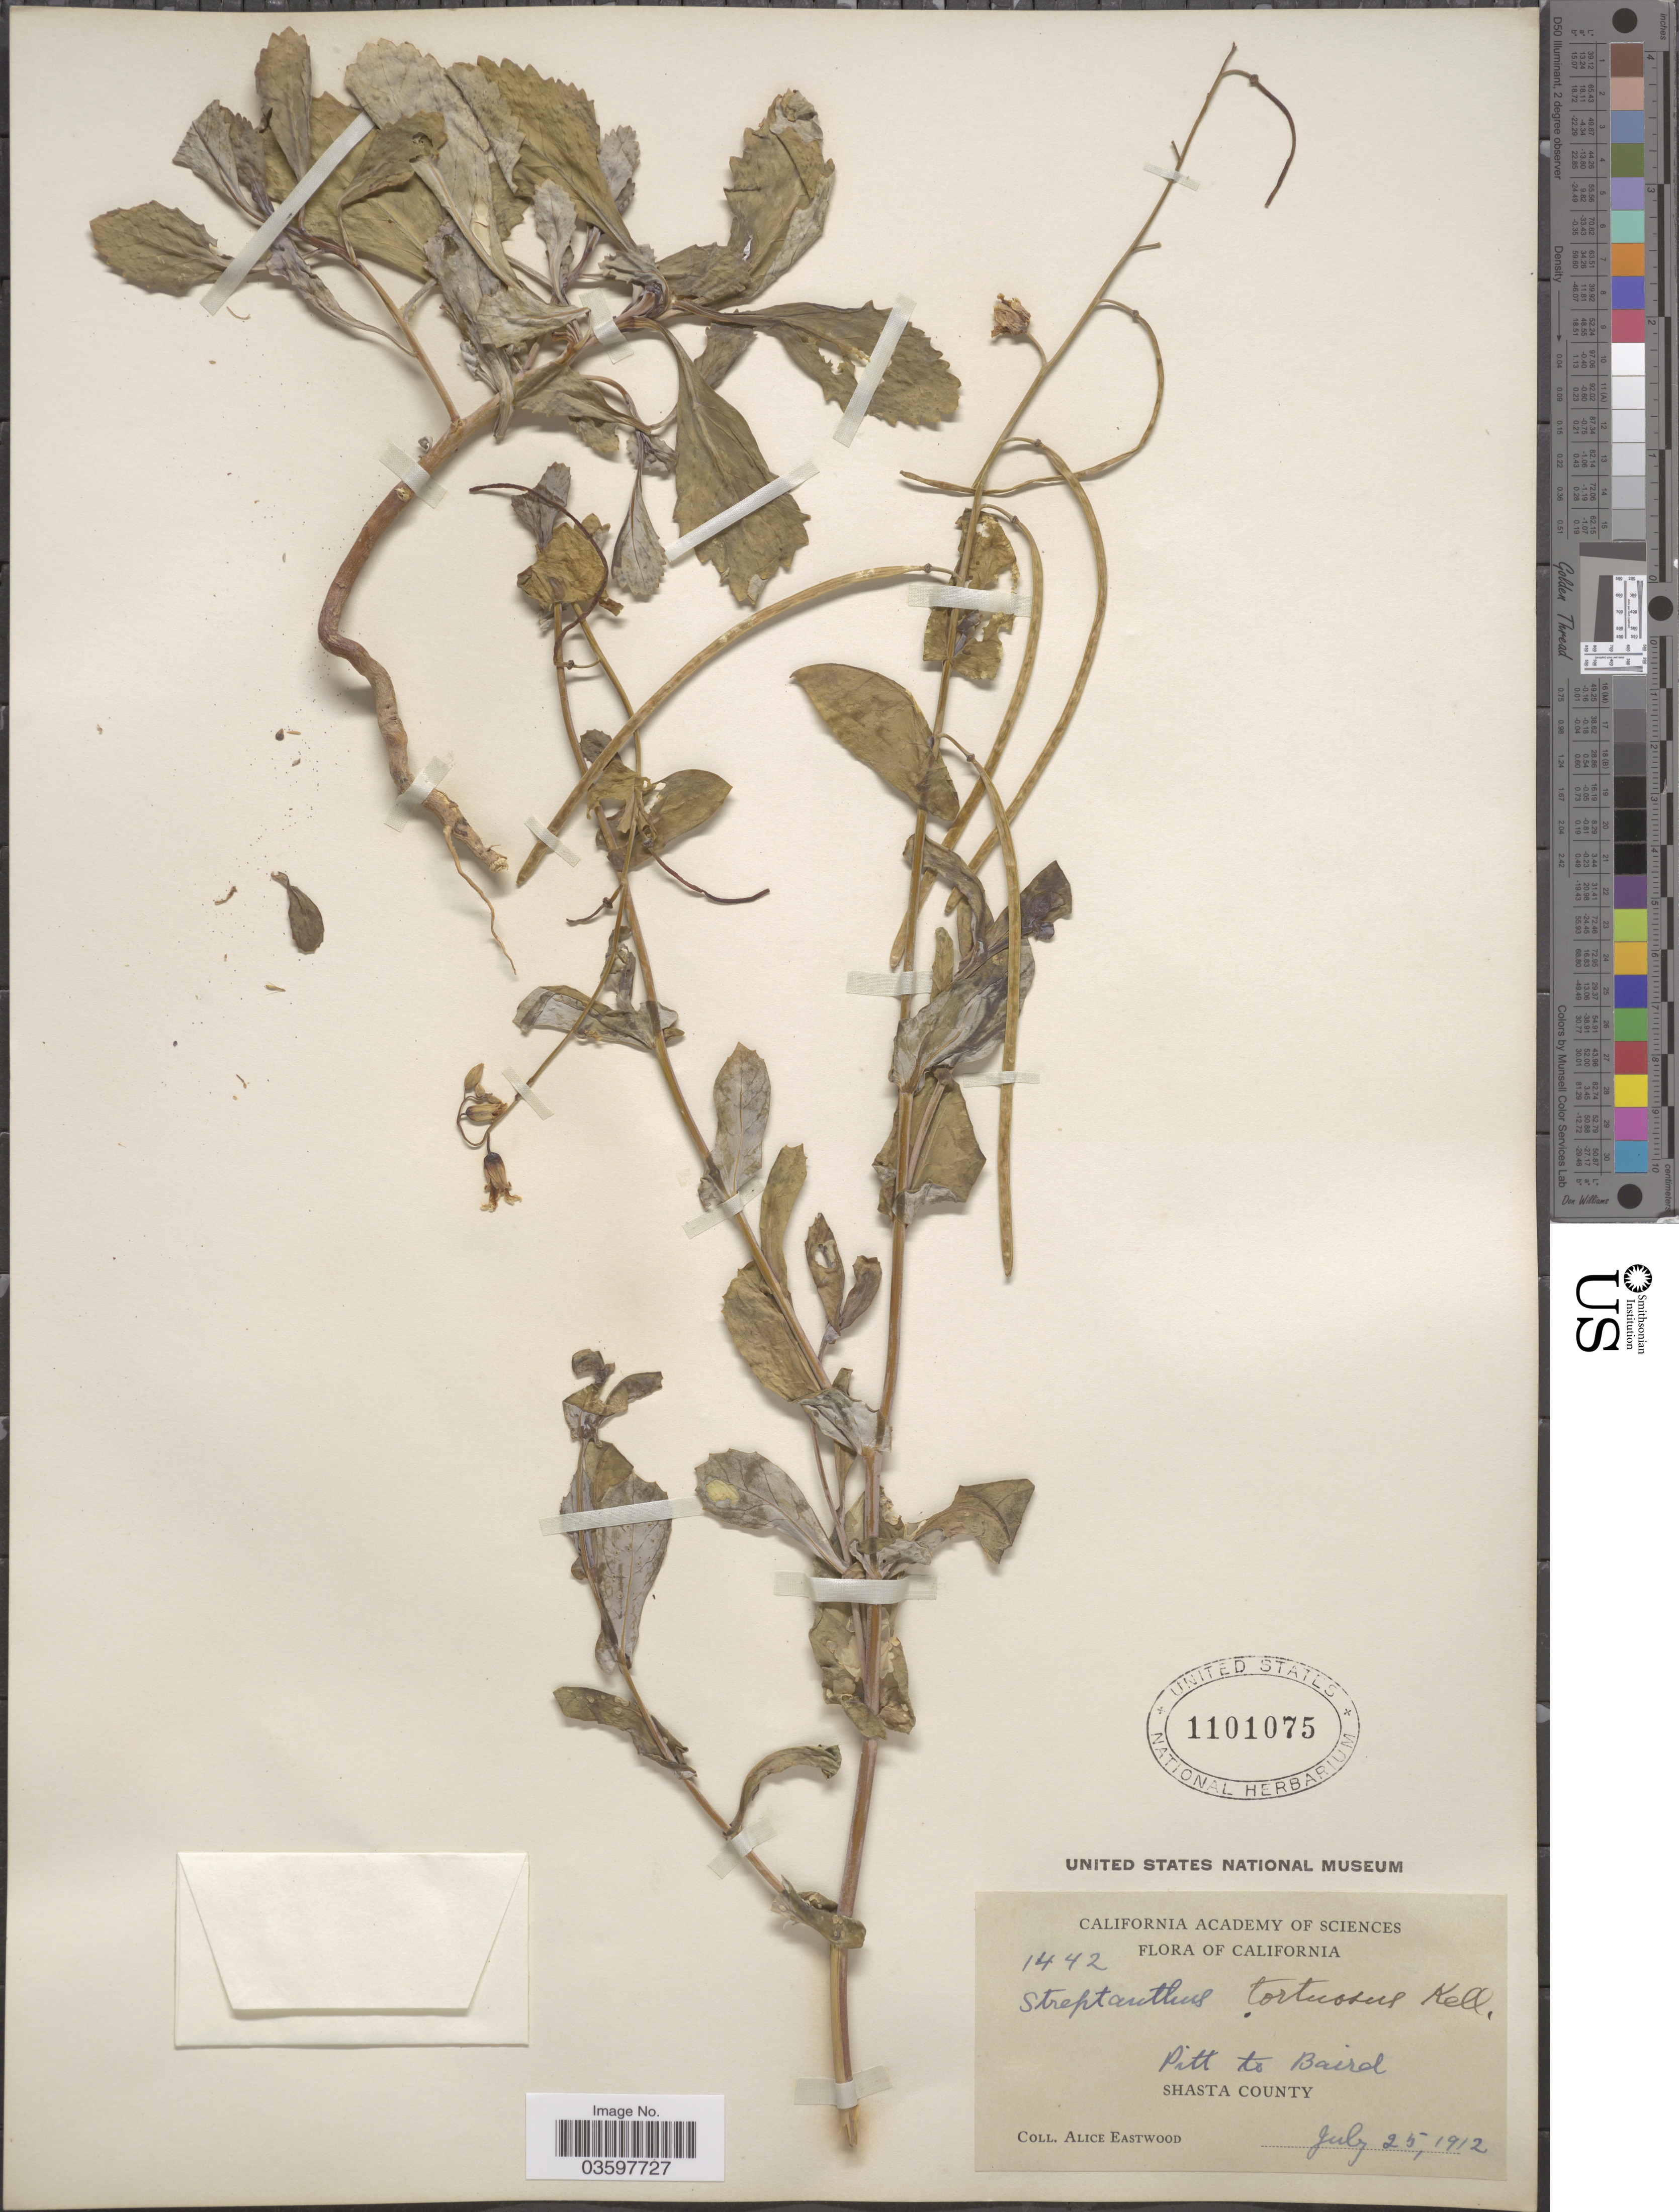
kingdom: Plantae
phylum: Tracheophyta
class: Magnoliopsida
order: Brassicales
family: Brassicaceae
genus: Streptanthus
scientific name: Streptanthus tortuosus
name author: Kellogg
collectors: A. Eastwood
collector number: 1442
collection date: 1912-07-25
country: United States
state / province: California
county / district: Shasta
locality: Pitt to Baird. Shasta County.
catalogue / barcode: US 1101075